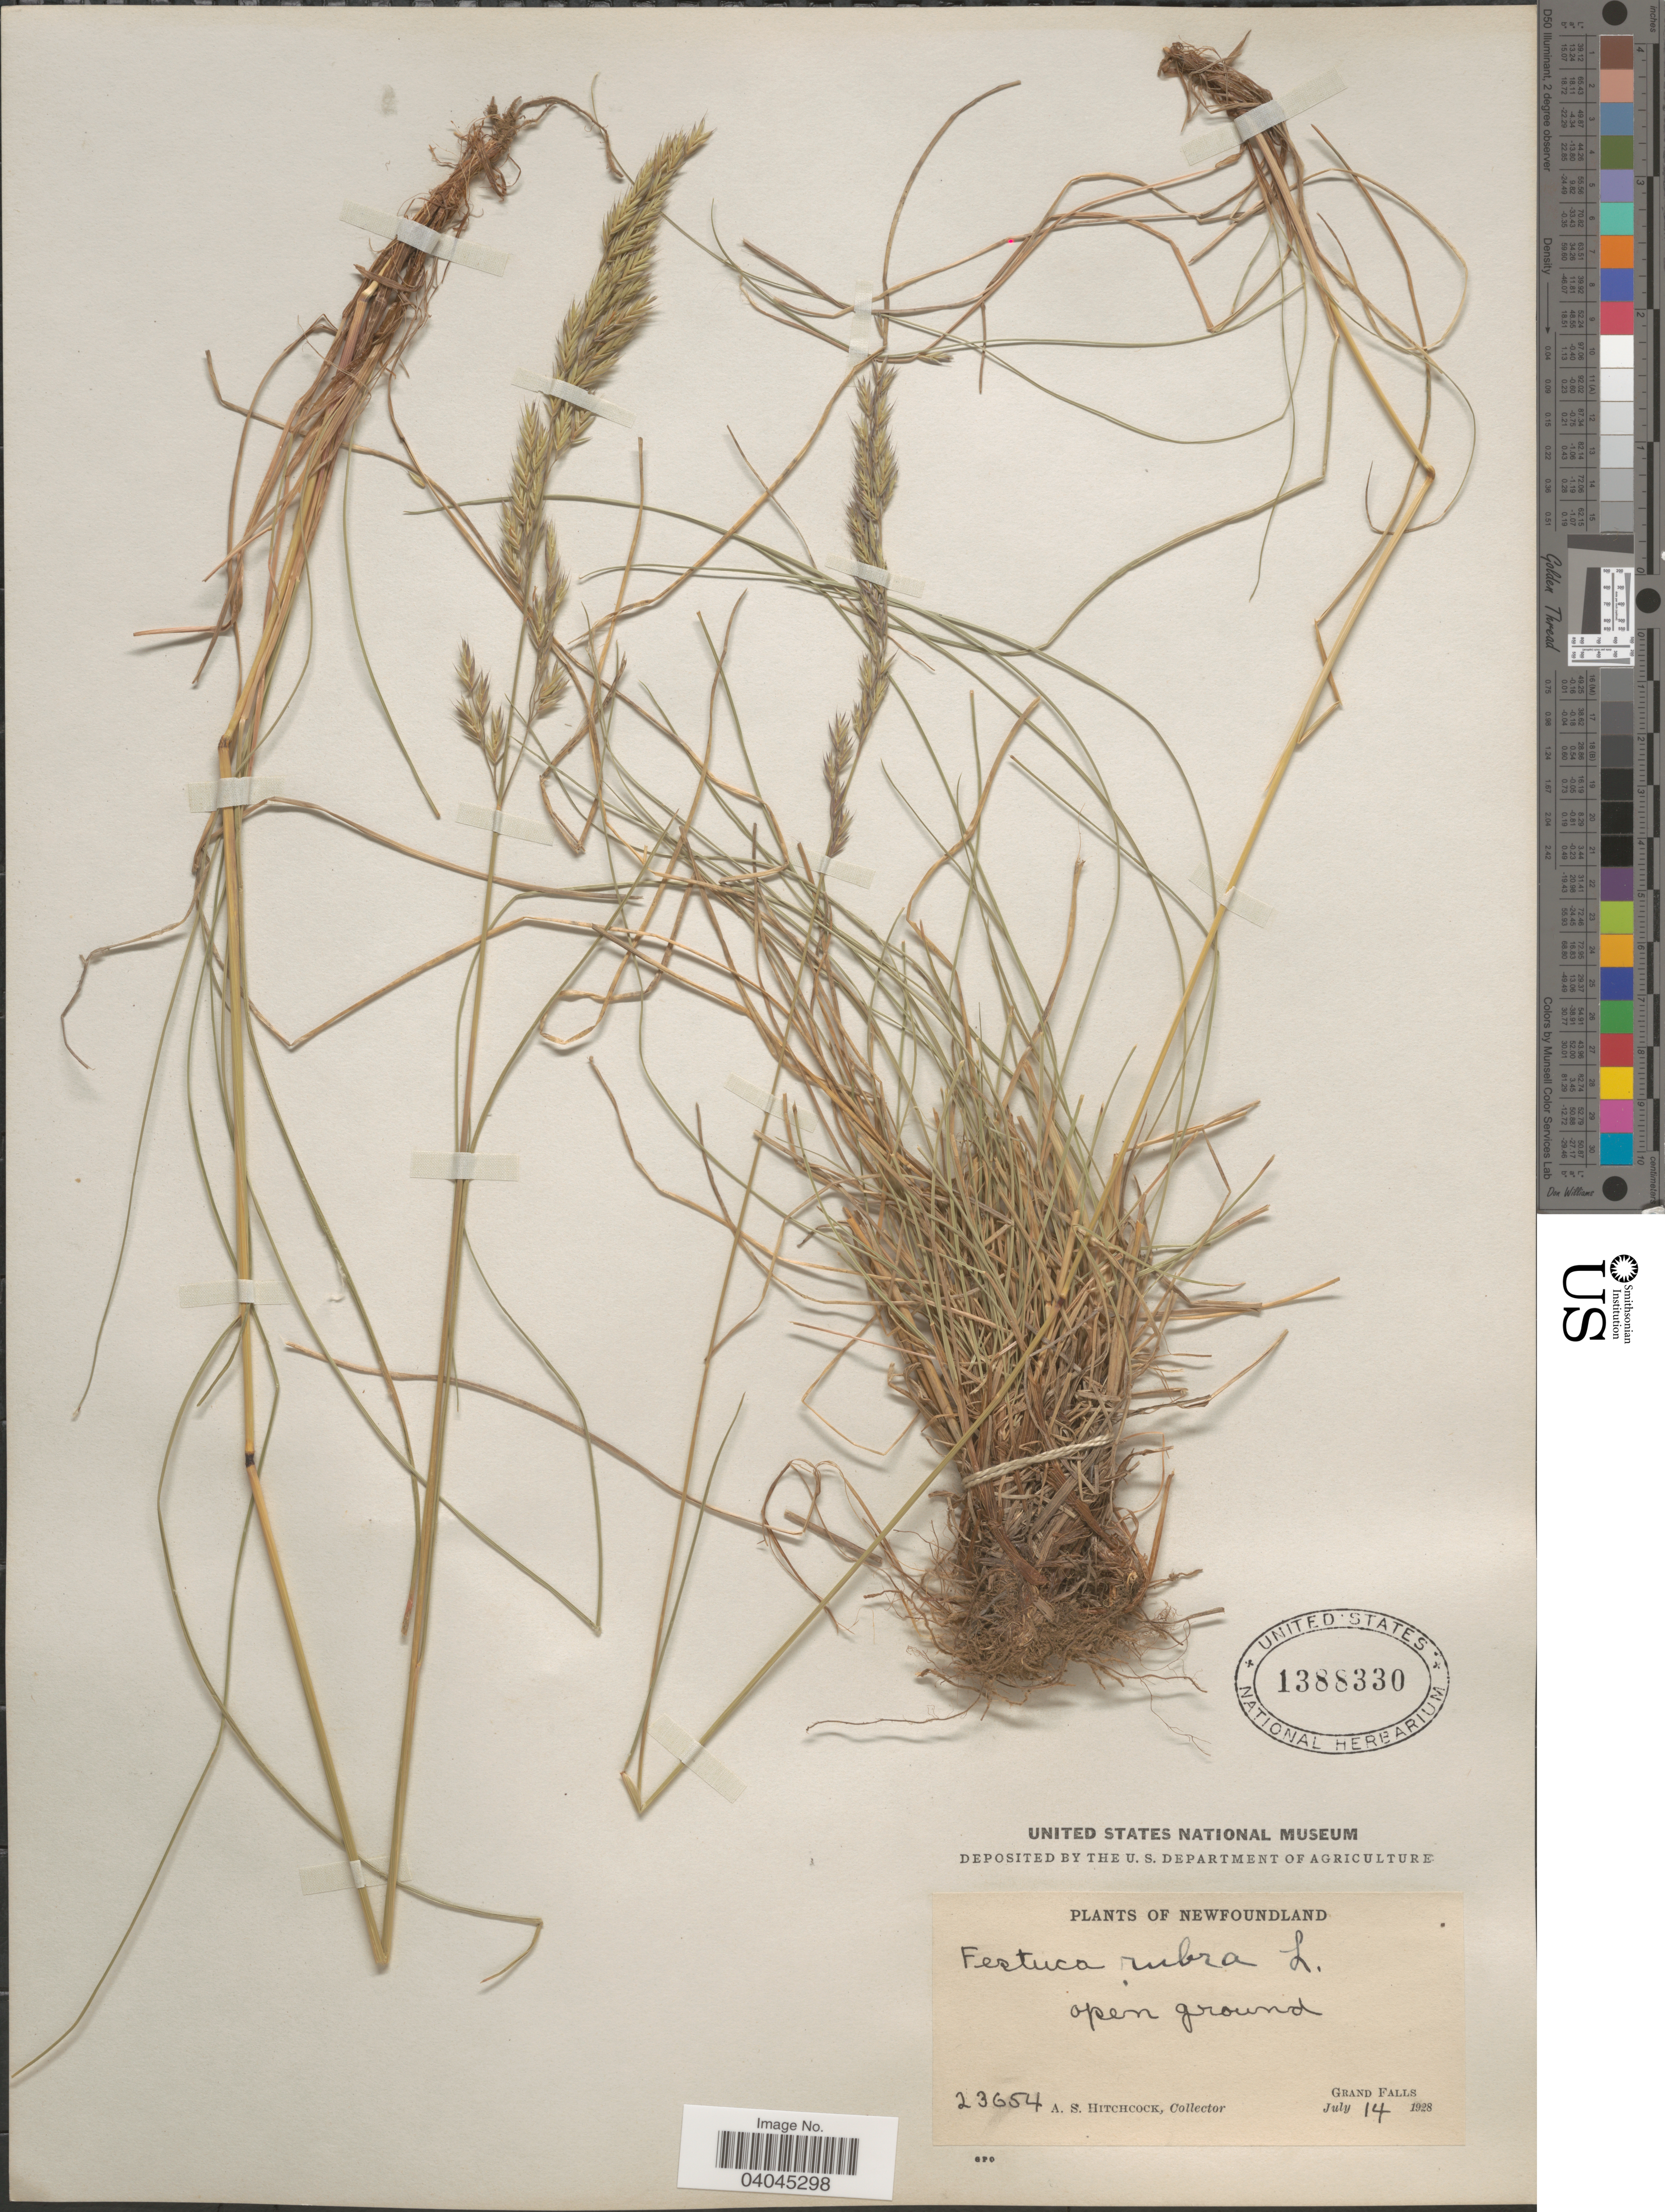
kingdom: Plantae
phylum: Tracheophyta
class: Liliopsida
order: Poales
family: Poaceae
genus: Festuca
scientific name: Festuca rubra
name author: L.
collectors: A. S. Hitchcock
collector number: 23654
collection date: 1928-07-14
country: Canada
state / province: Newfoundland and Labrador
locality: Grand Falls.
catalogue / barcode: US 1388330